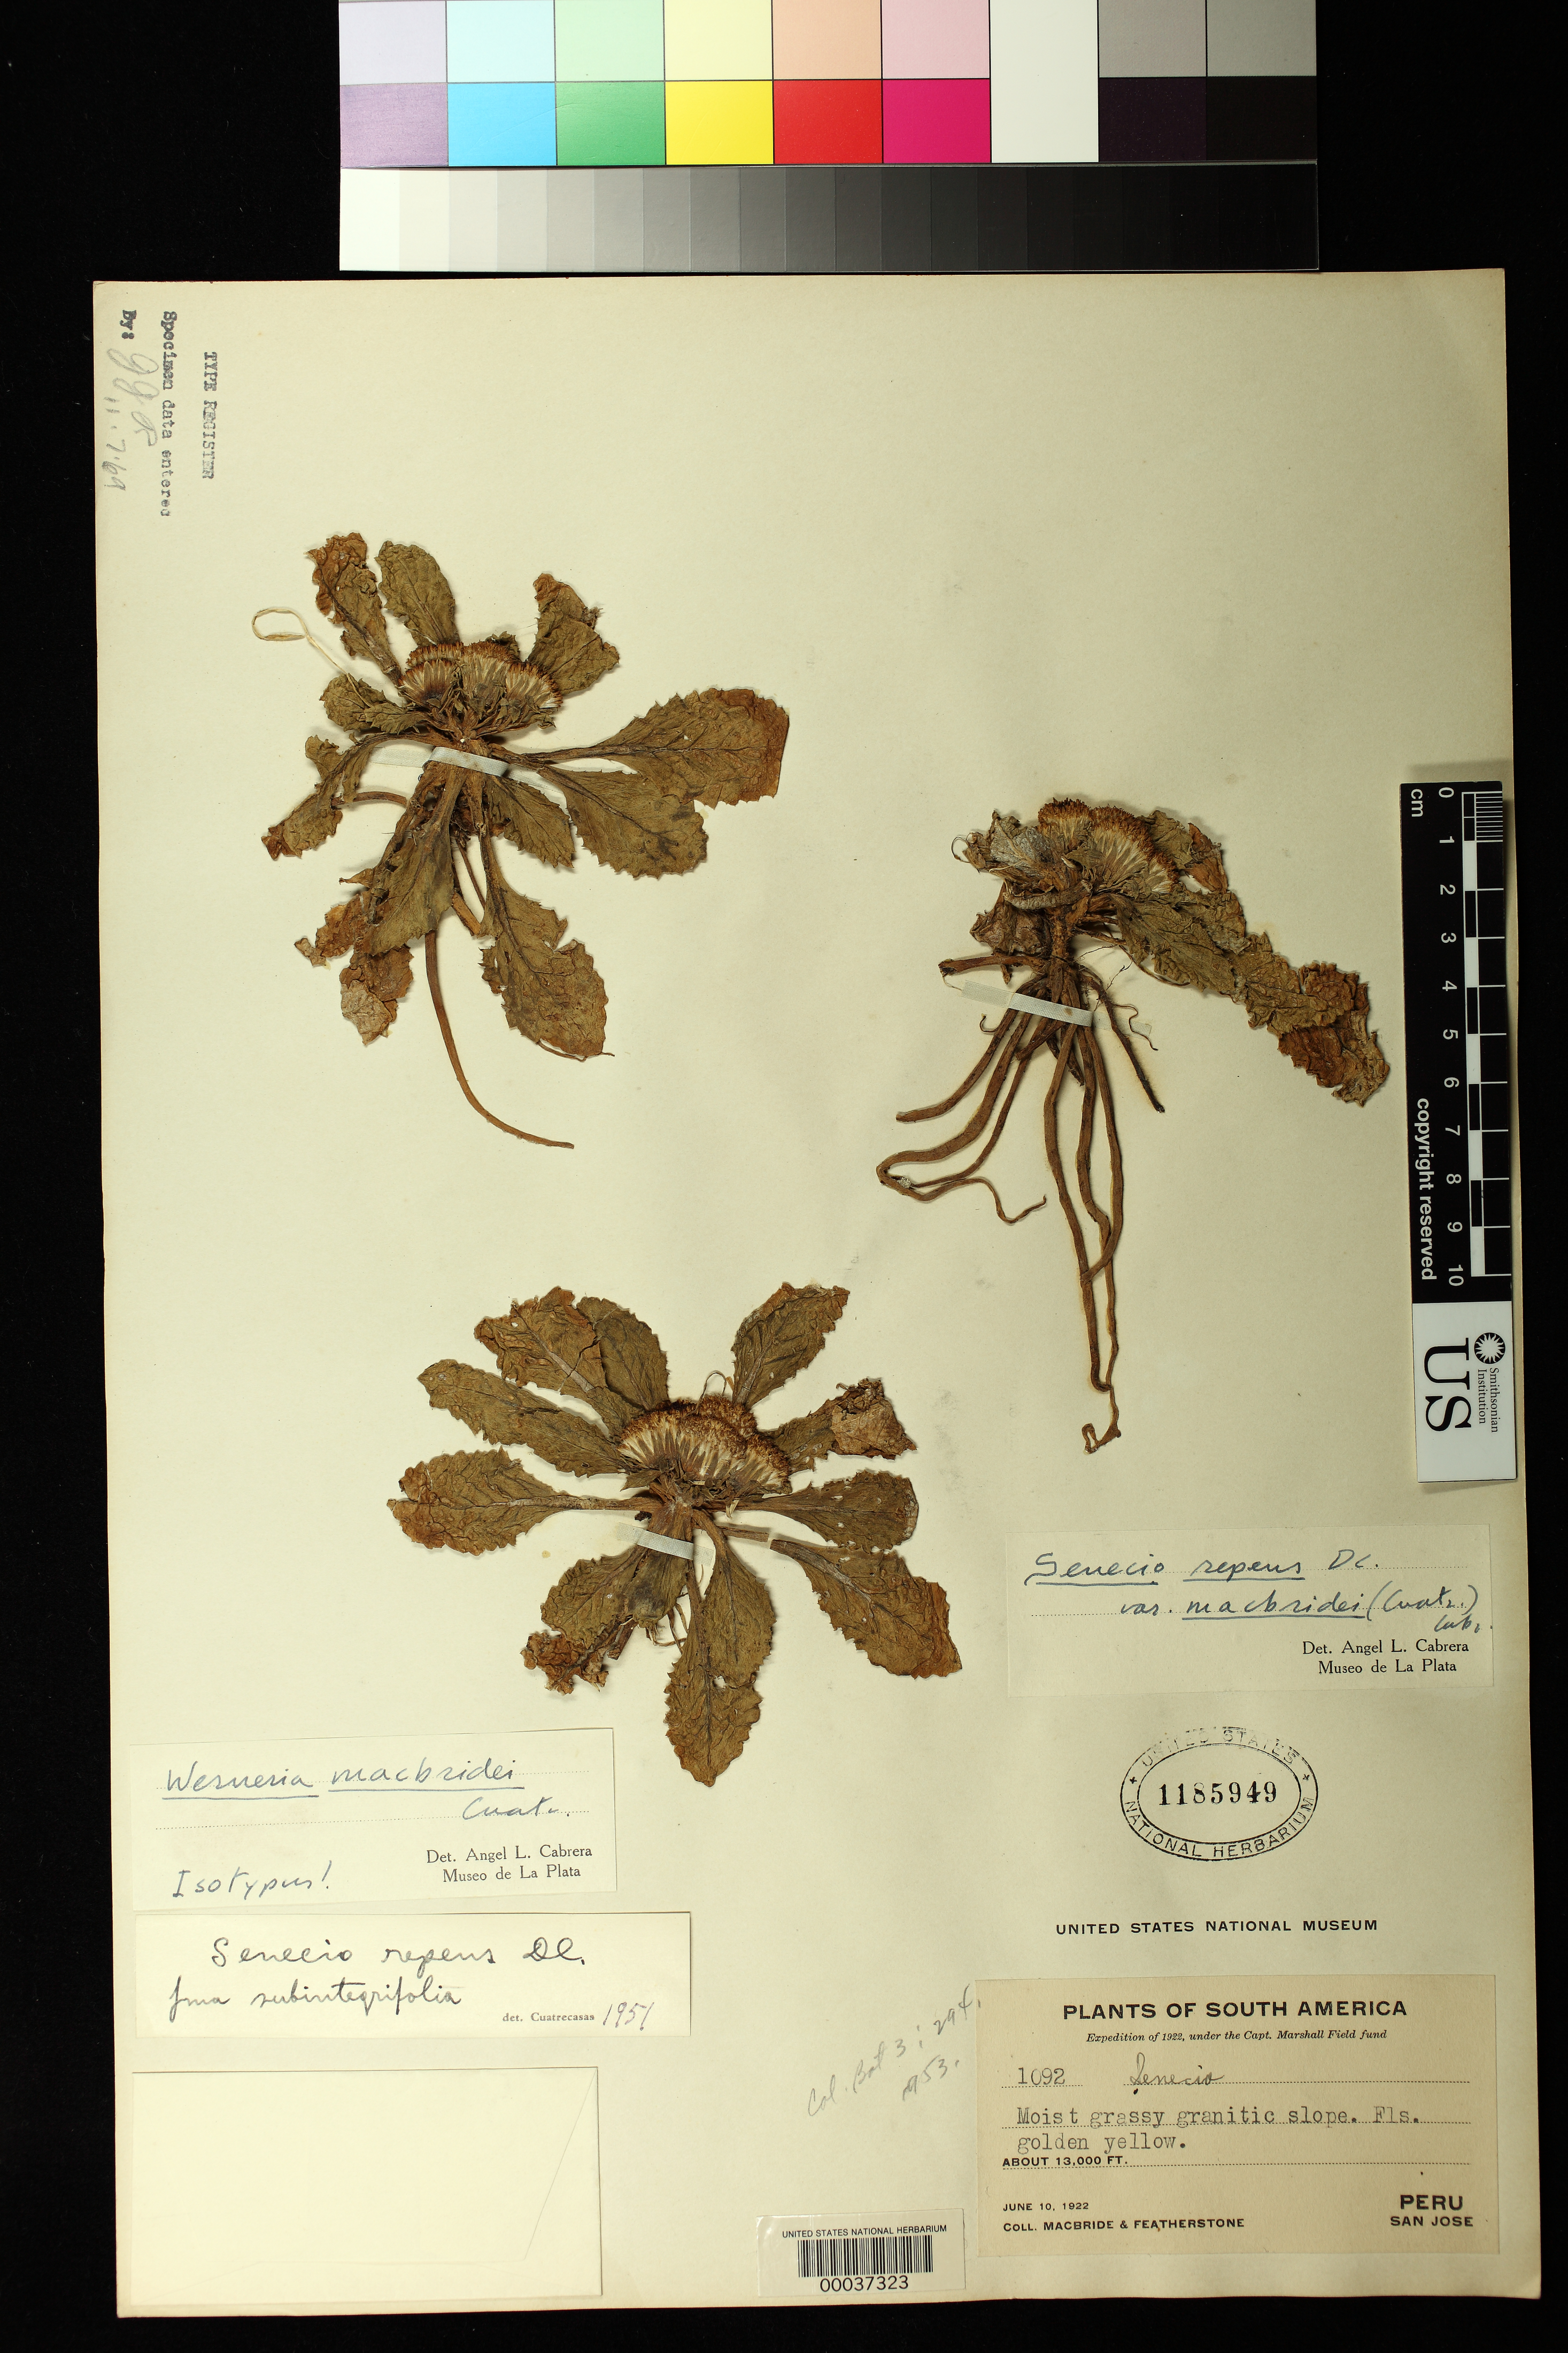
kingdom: Plantae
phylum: Tracheophyta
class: Magnoliopsida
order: Asterales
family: Asteraceae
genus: Werneria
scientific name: Werneria macbridei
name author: Cuatrec.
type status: Isotype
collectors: J. F. Macbride & W. Featherstone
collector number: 1092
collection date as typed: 10 Jun 1922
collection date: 1922-06-10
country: Peru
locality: San Jose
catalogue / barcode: US 1185949